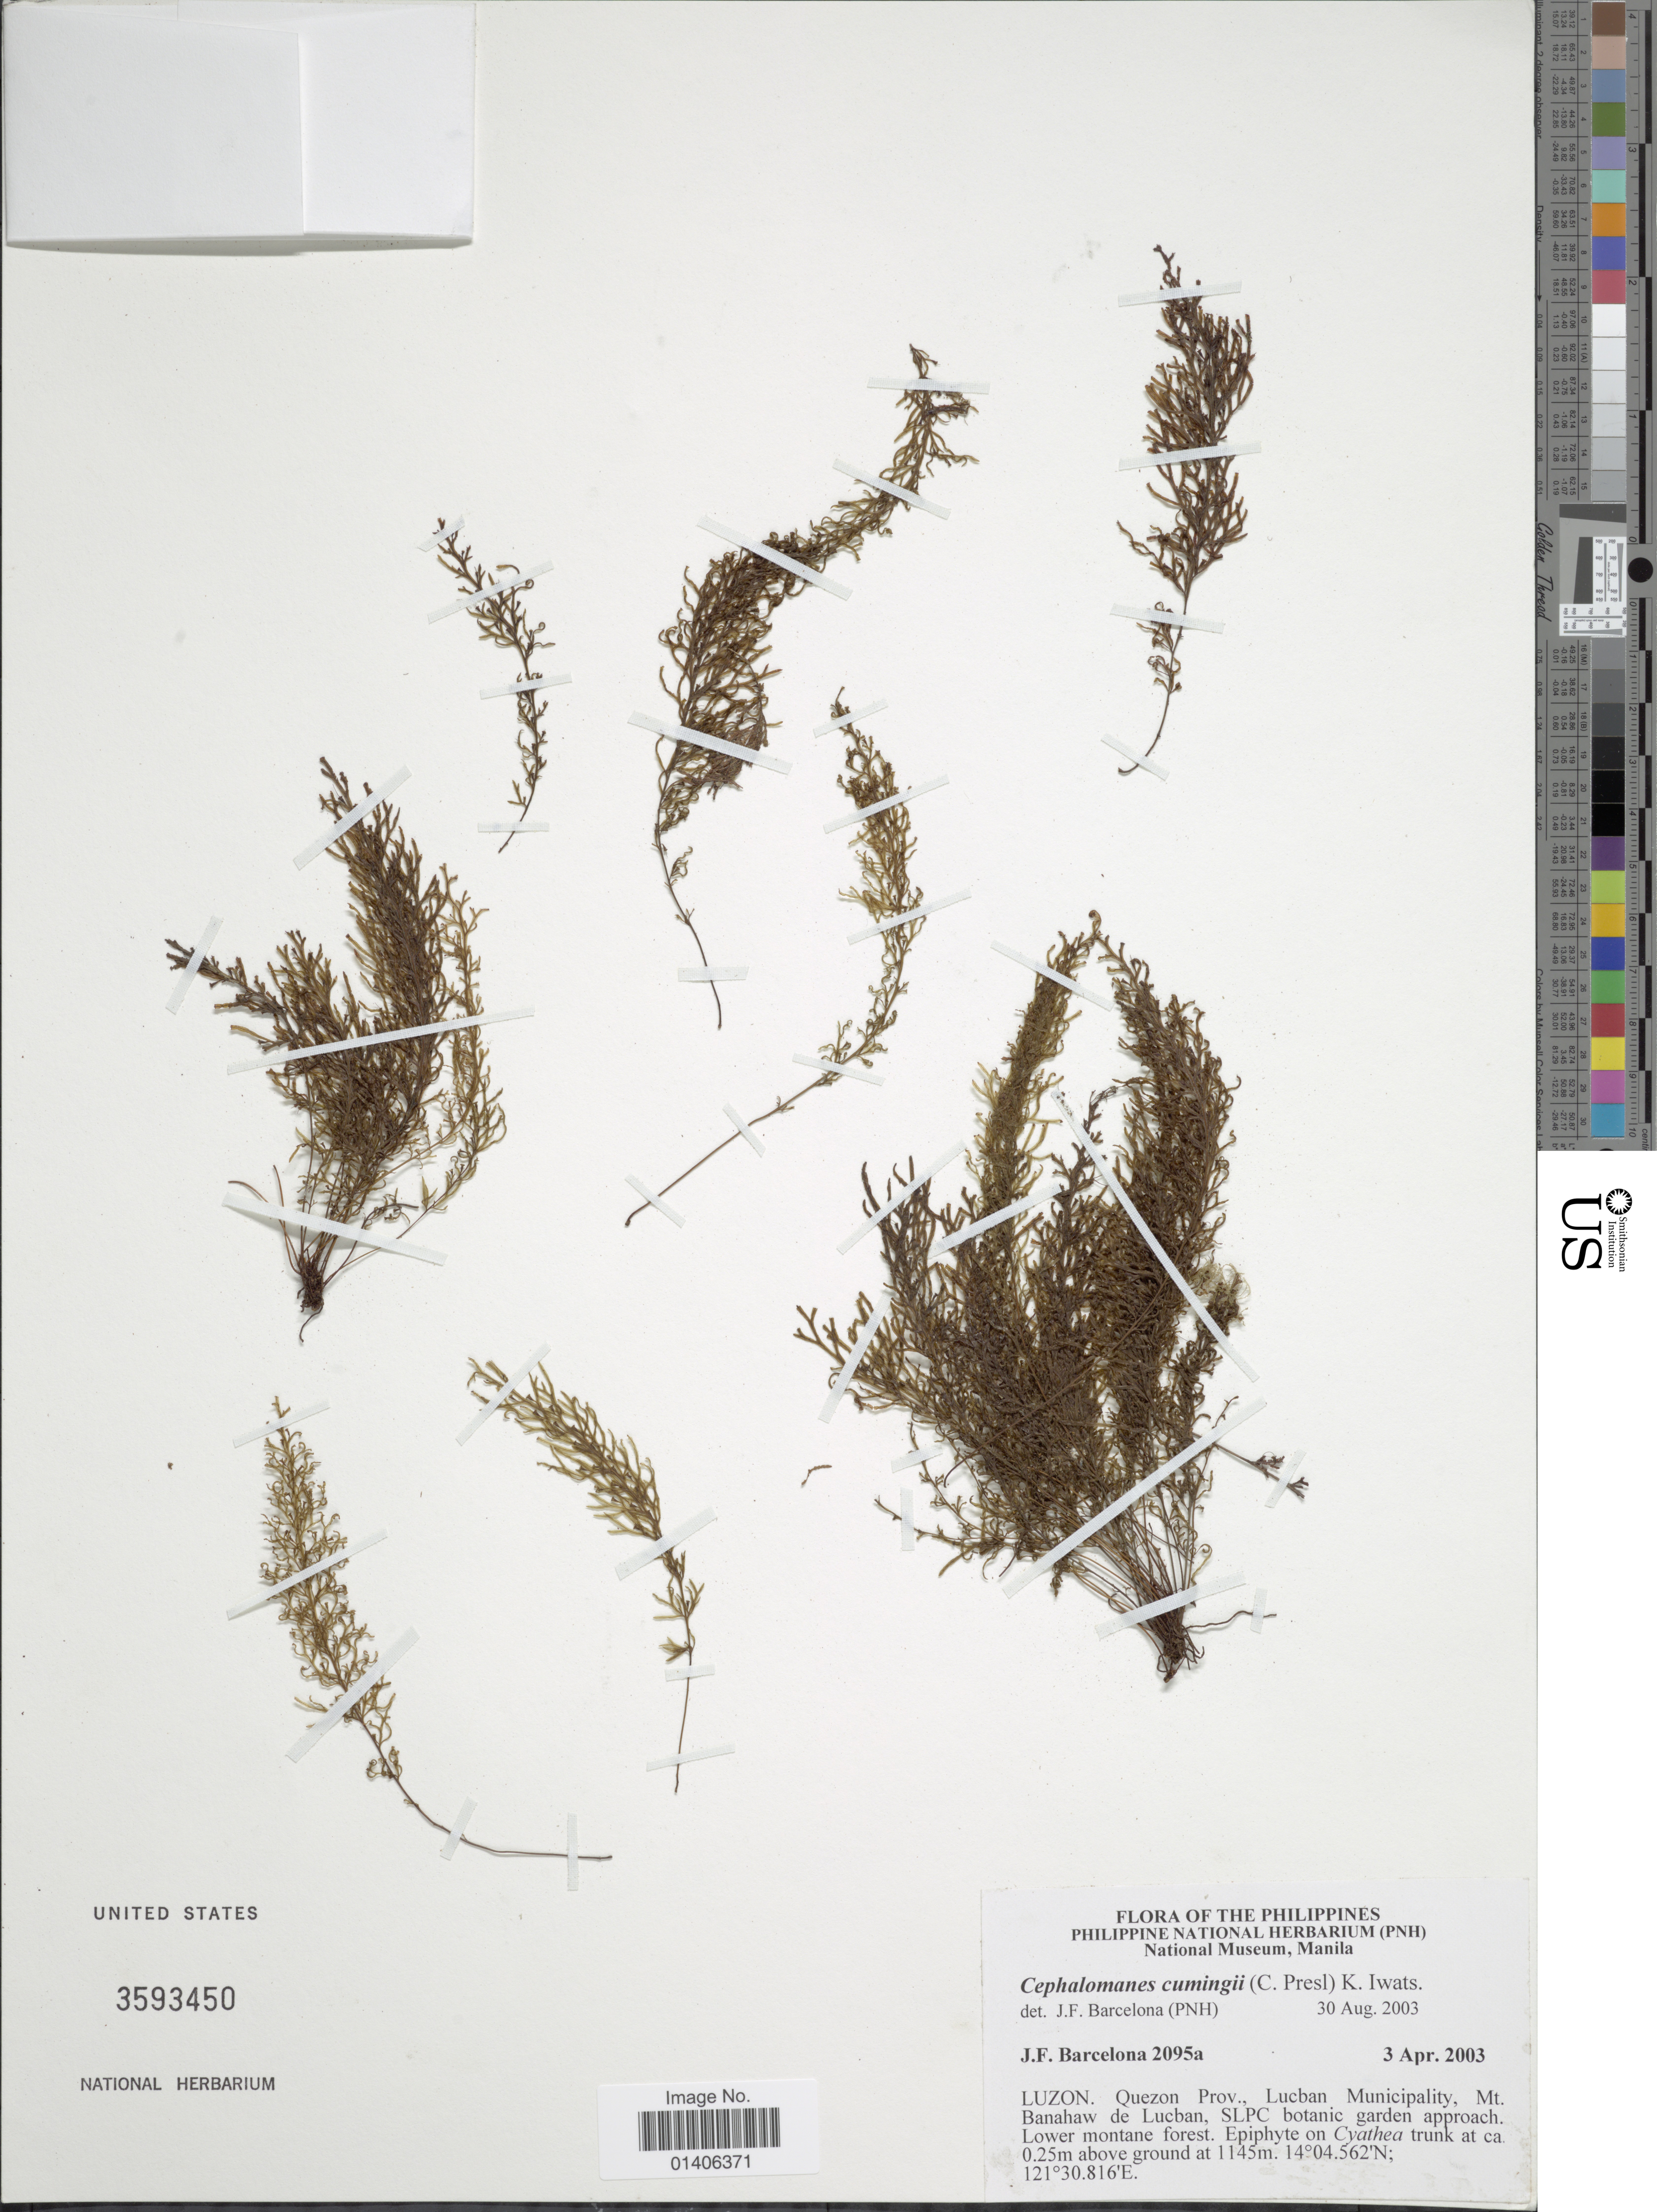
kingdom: Plantae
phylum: Tracheophyta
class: Polypodiopsida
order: Hymenophyllales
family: Hymenophyllaceae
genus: Cephalomanes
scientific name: Cephalomanes cumingii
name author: (C. Presl) K. Iwats.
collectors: J. F. Barcelona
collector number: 2095a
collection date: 2003-04-03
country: Philippines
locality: Luzon, Quezon Prov., Lucban Municipality, Mt Banahaw de Lucban, SLPC botanic garden approach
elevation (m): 1145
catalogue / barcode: US 3593450